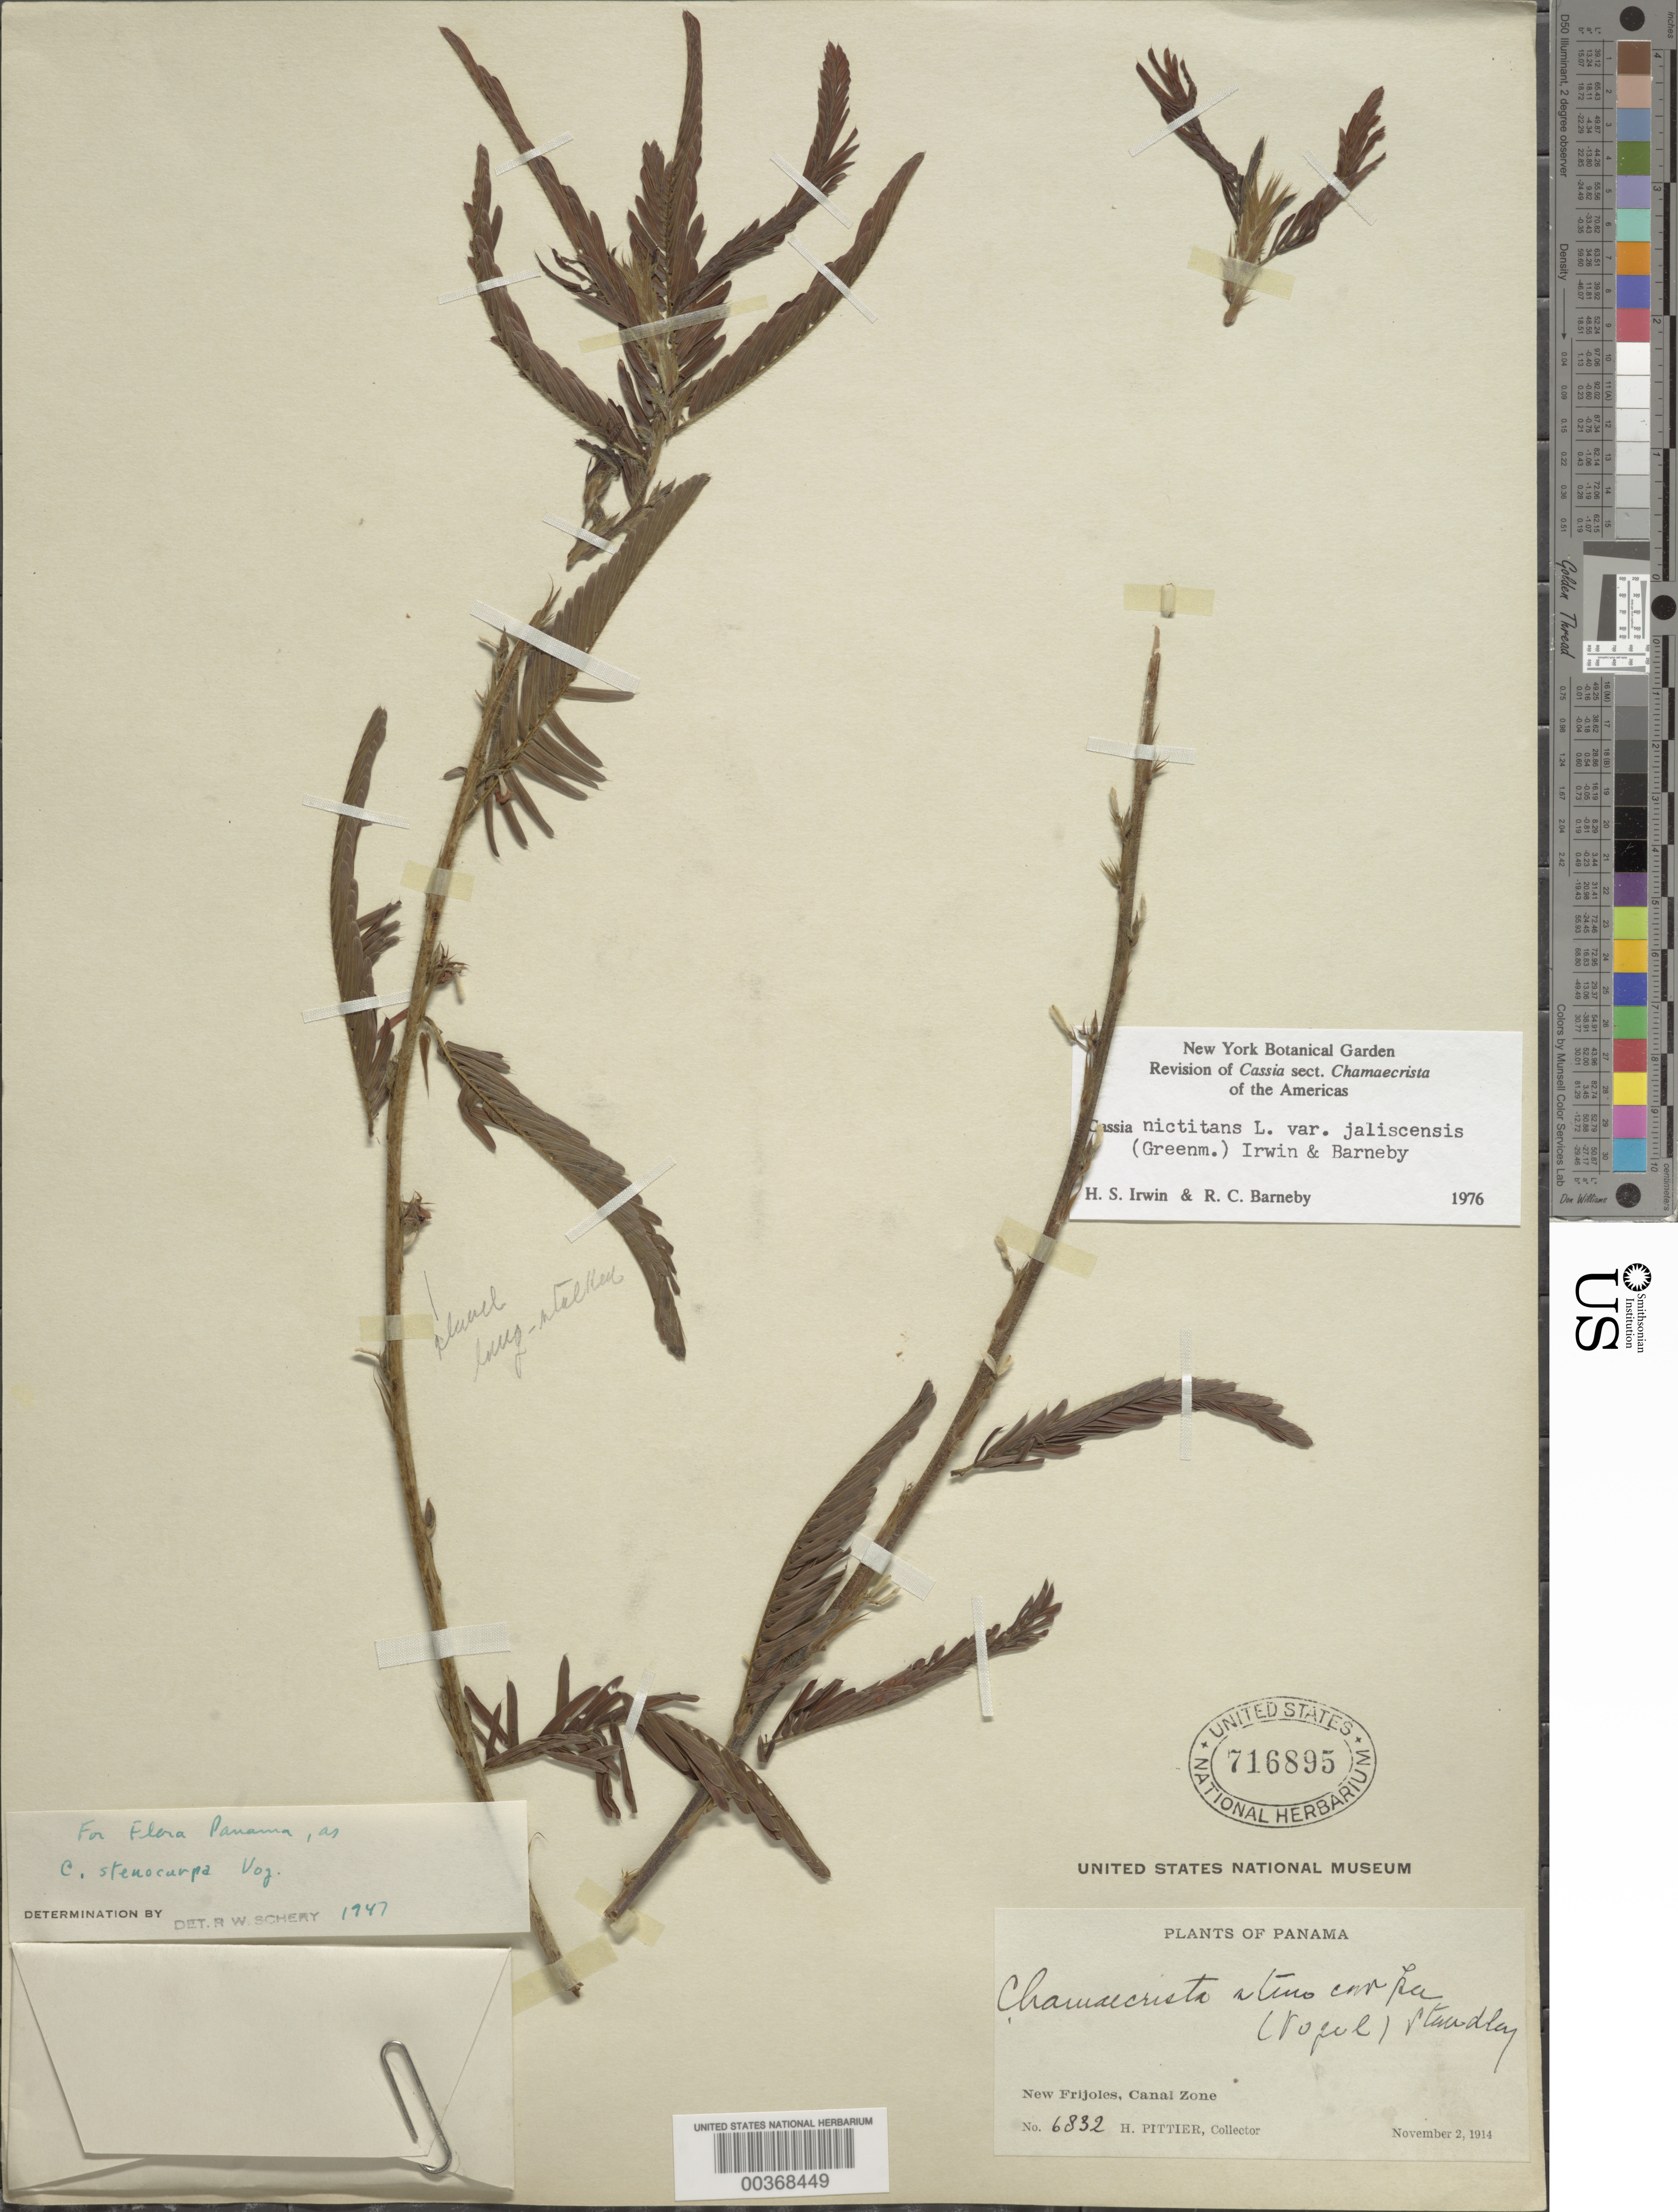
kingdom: Plantae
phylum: Tracheophyta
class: Magnoliopsida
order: Fabales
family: Fabaceae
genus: Chamaecrista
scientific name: Chamaecrista nictitans var. jaliscensis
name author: (Greenm.) H.S. Irwin & Barneby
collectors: H. F. Pittier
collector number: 6832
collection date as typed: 02 Nov 1914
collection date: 1914-11-02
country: Panama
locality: Near Frijoles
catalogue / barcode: US 716895